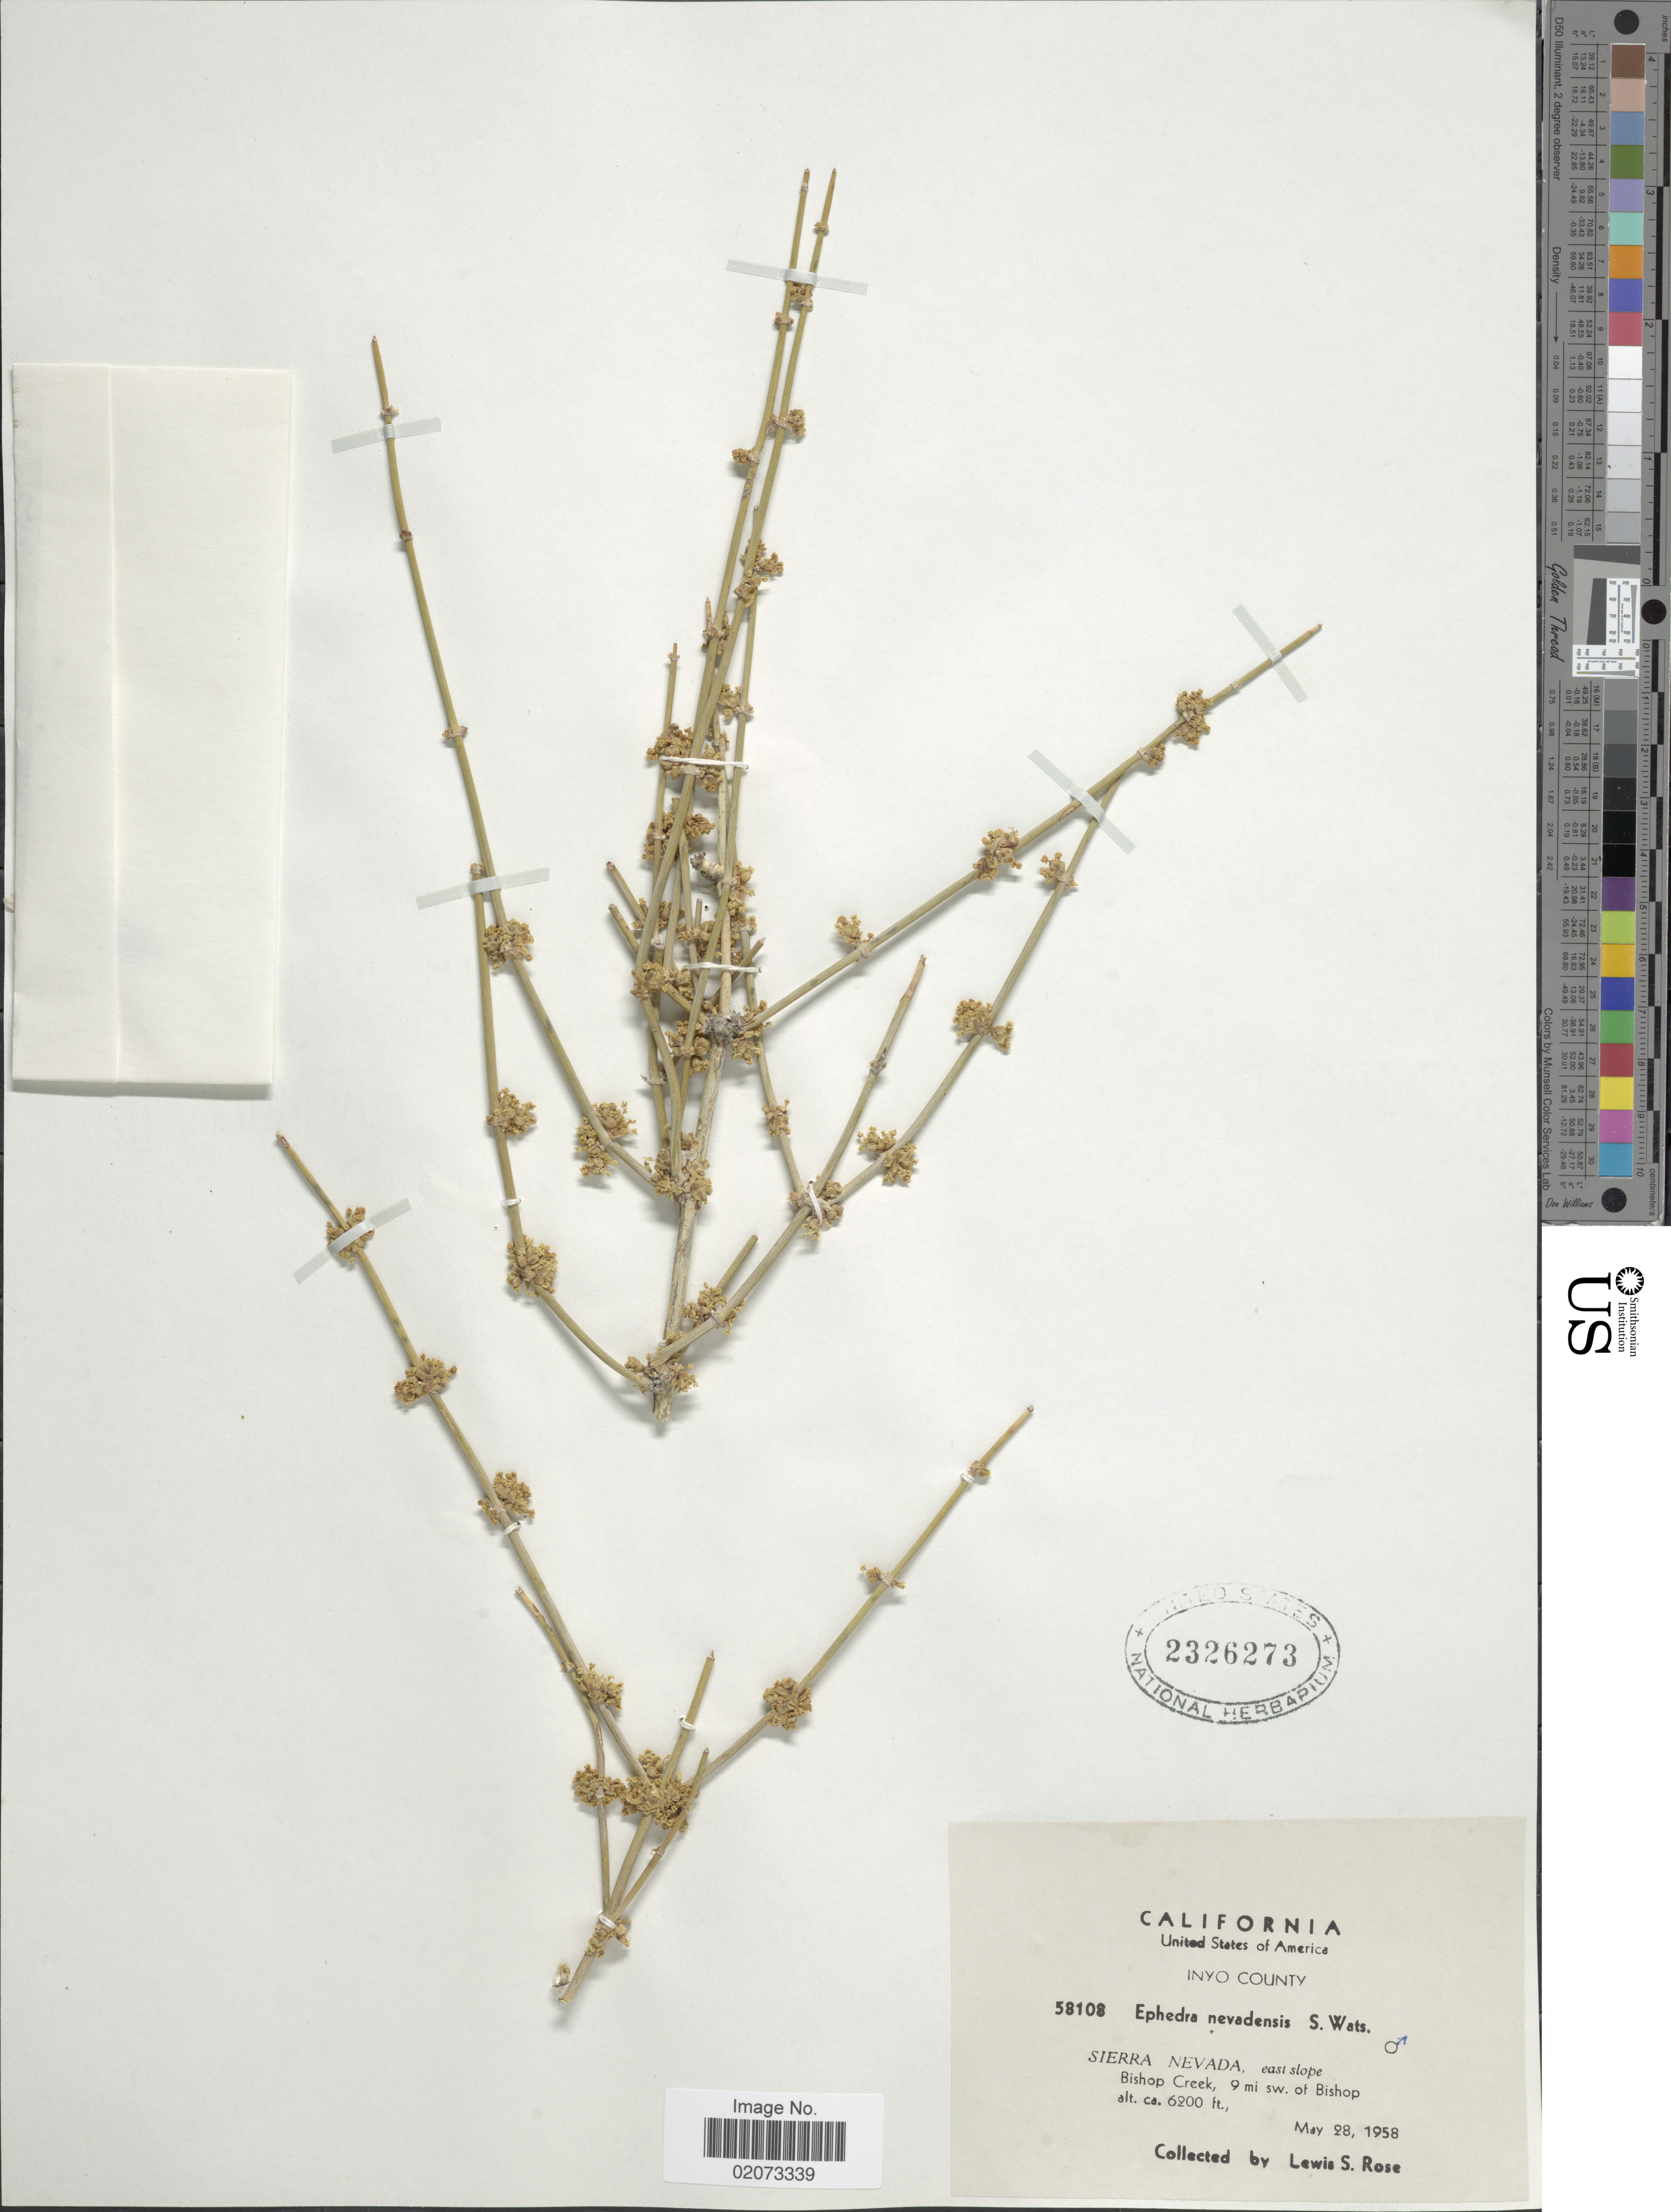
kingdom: Plantae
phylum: Tracheophyta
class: Gnetopsida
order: Ephedrales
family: Ephedraceae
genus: Ephedra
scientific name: Ephedra nevadensis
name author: S. Watson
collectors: L. S. Rose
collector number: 58108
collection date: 1958-05-28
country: United States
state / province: California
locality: California. Sierra Nevada, east slope Bishop Creek, 9 mi sw of Bishop.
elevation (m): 1890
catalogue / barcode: US 2326273